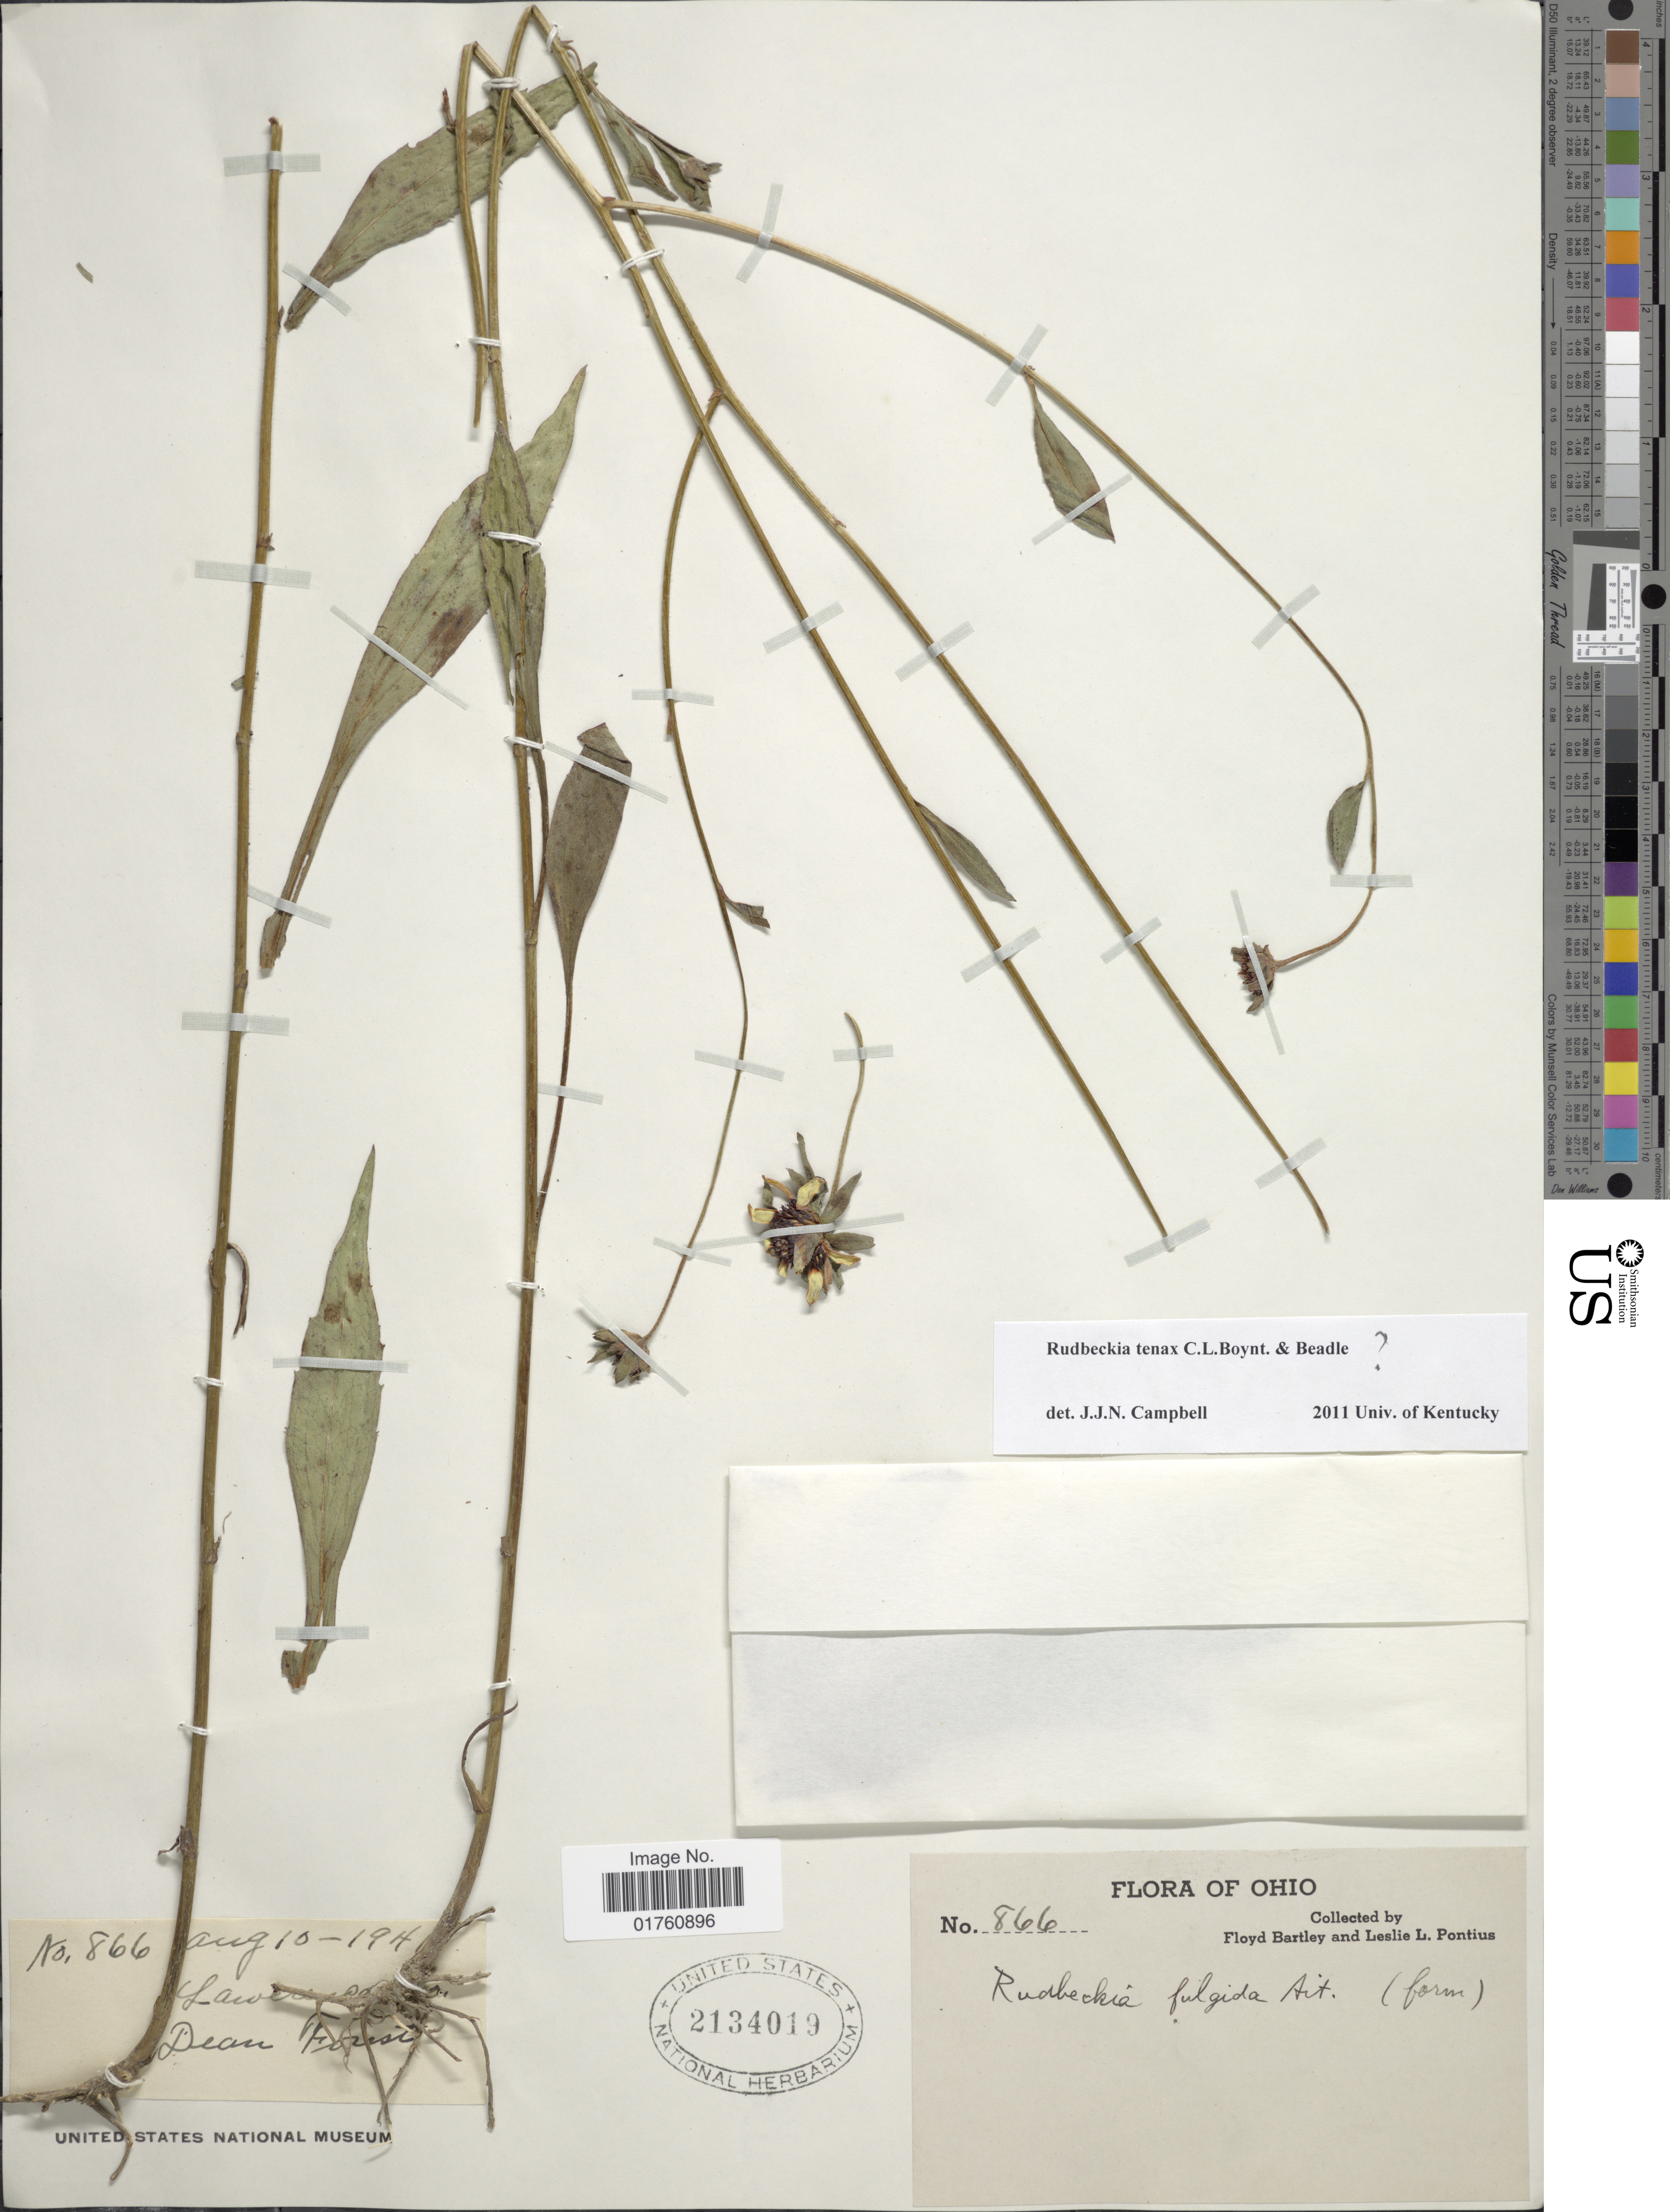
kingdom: Plantae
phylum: Tracheophyta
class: Magnoliopsida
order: Asterales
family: Asteraceae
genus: Rudbeckia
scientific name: Rudbeckia tenax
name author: C.L. Boynton & Beadle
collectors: F. Bartley & L. Pontius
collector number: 866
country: United States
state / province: Ohio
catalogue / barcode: US 2134019